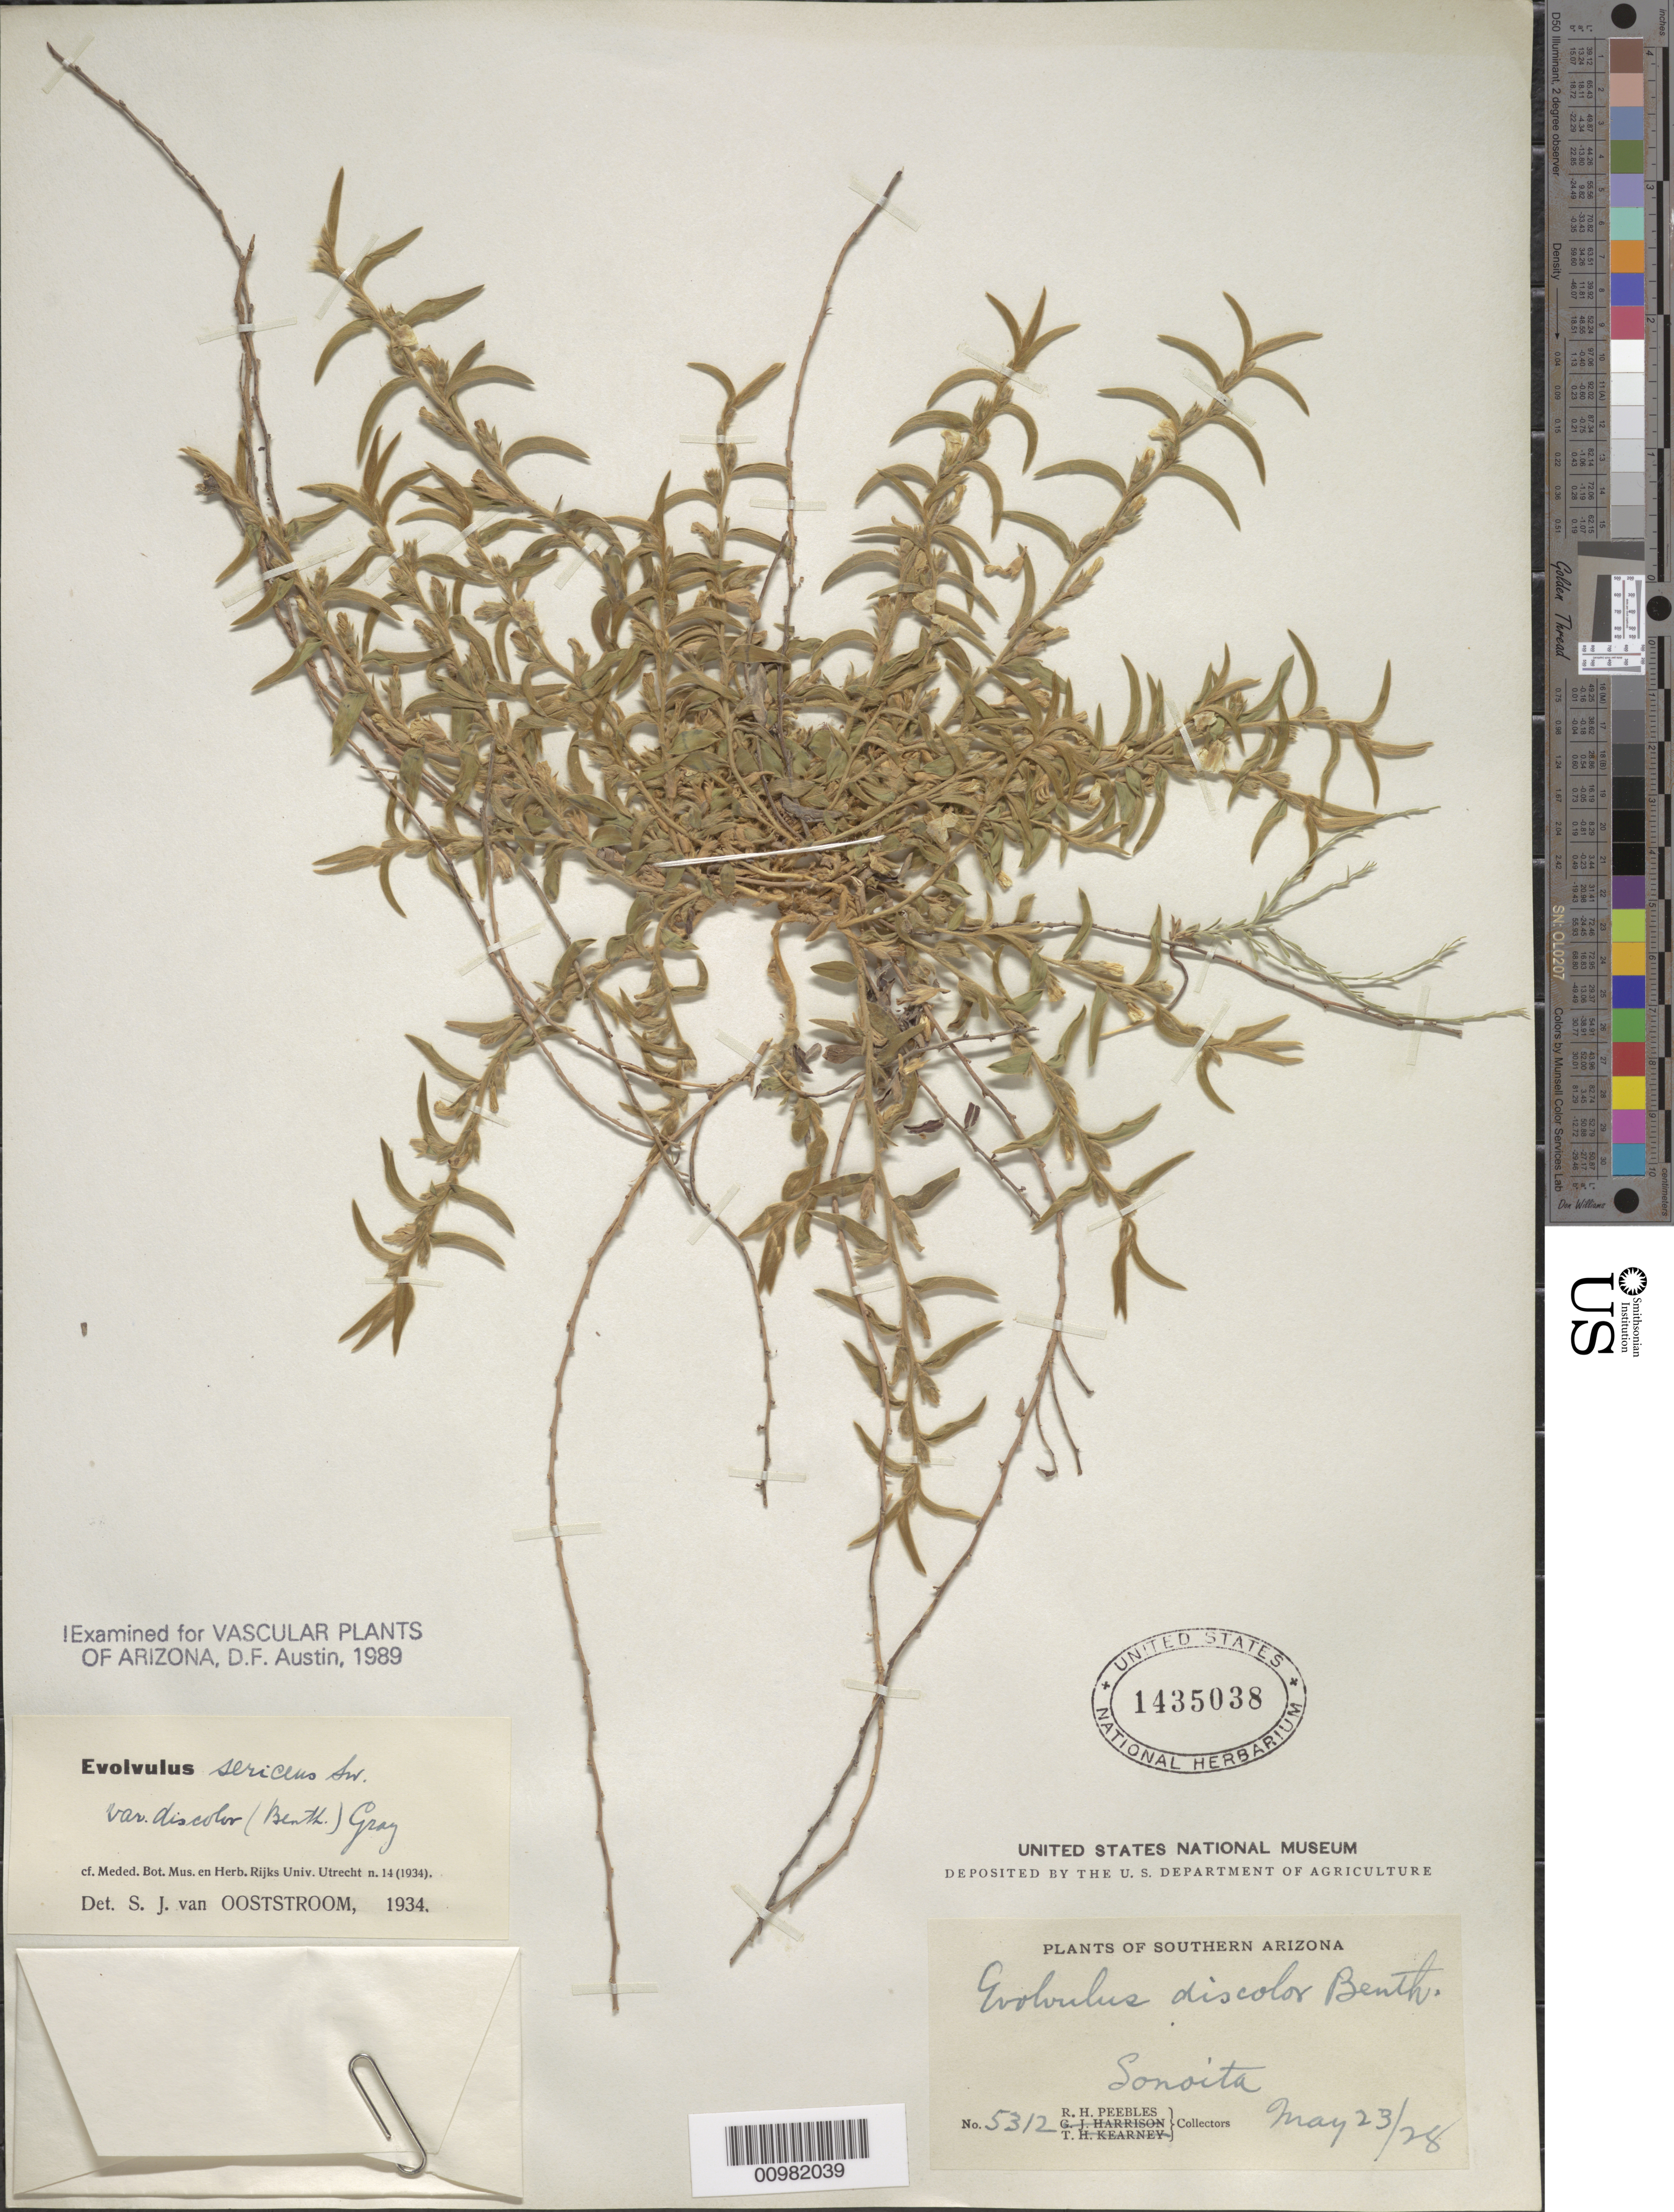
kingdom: Plantae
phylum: Tracheophyta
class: Magnoliopsida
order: Solanales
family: Convolvulaceae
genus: Evolvulus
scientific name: Evolvulus sericeus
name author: Sw.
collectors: R. H. Peebles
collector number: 5312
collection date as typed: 23 May 1928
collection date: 1928-05-23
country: United States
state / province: Arizona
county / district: Santa Cruz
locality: Sonoita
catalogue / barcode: US 1435038